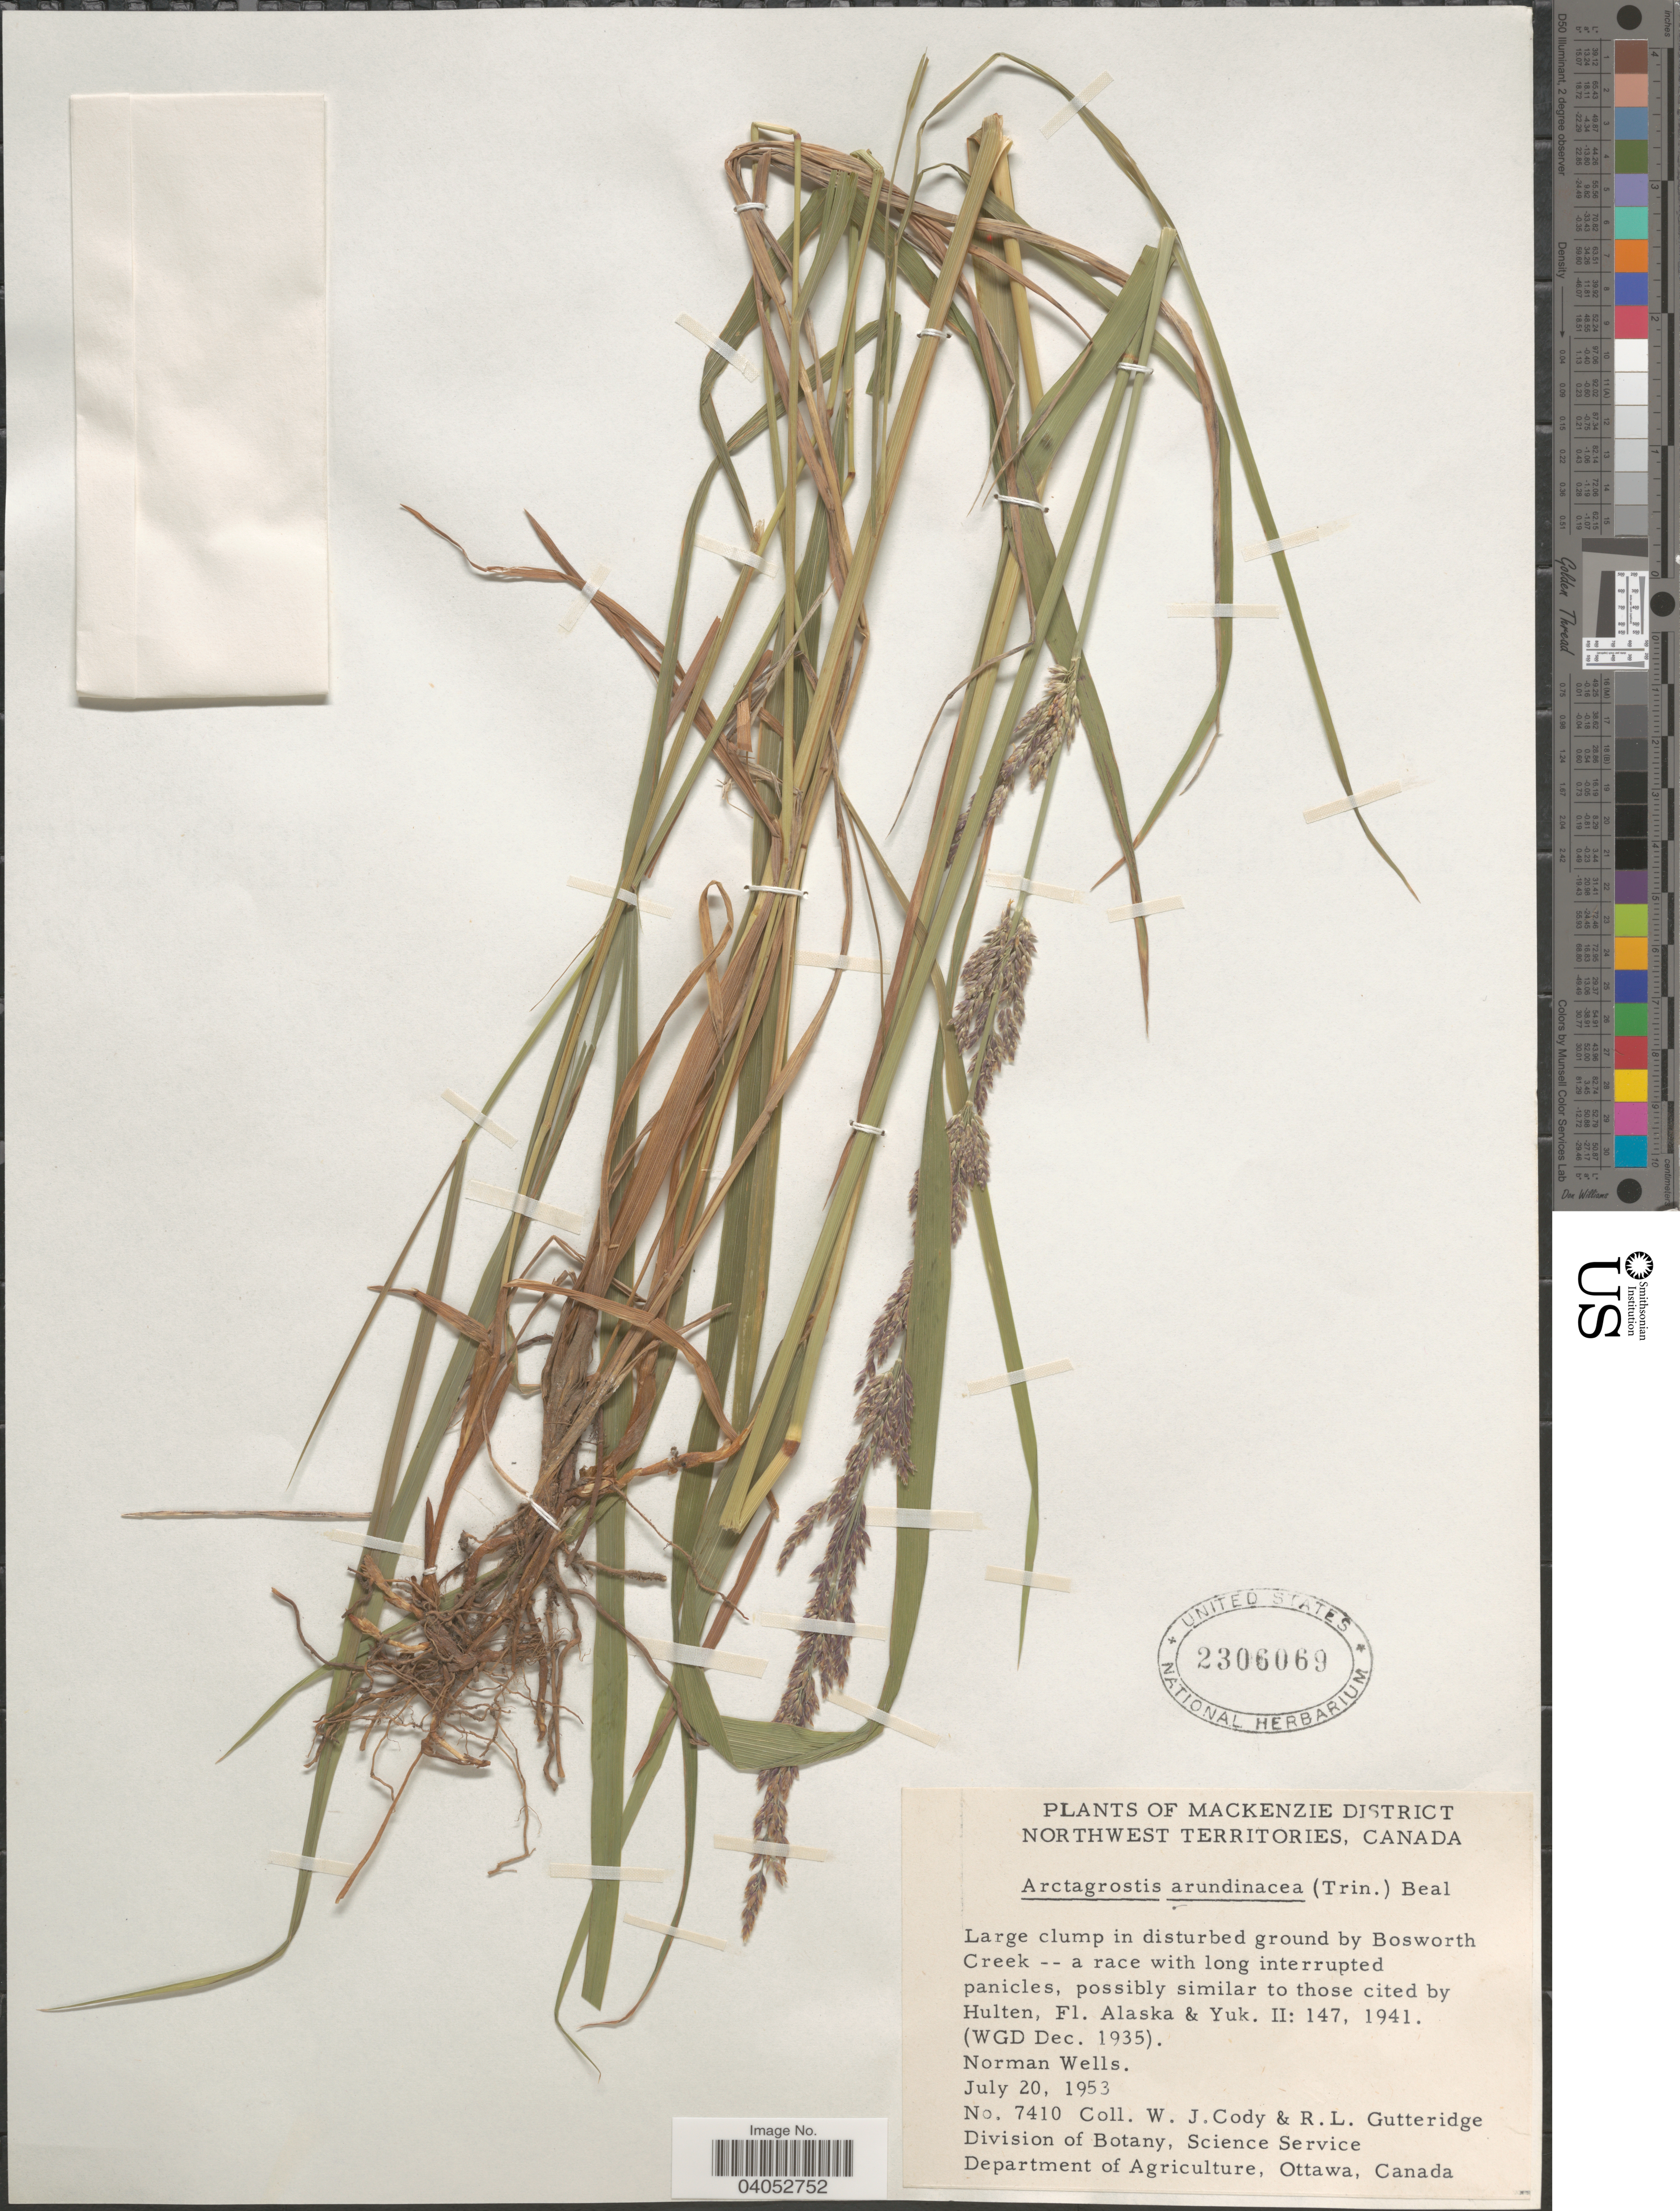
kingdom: Plantae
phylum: Tracheophyta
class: Liliopsida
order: Poales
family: Poaceae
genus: Arctagrostis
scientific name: Arctagrostis latifolia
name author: (R. Br.) Griseb.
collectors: W. Cody & R. Gutteridge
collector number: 7410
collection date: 1953-07-20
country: Canada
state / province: Northwest Territories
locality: Mackenzie District. By Bosworth Creek. Norman Wells.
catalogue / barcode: US 2306069